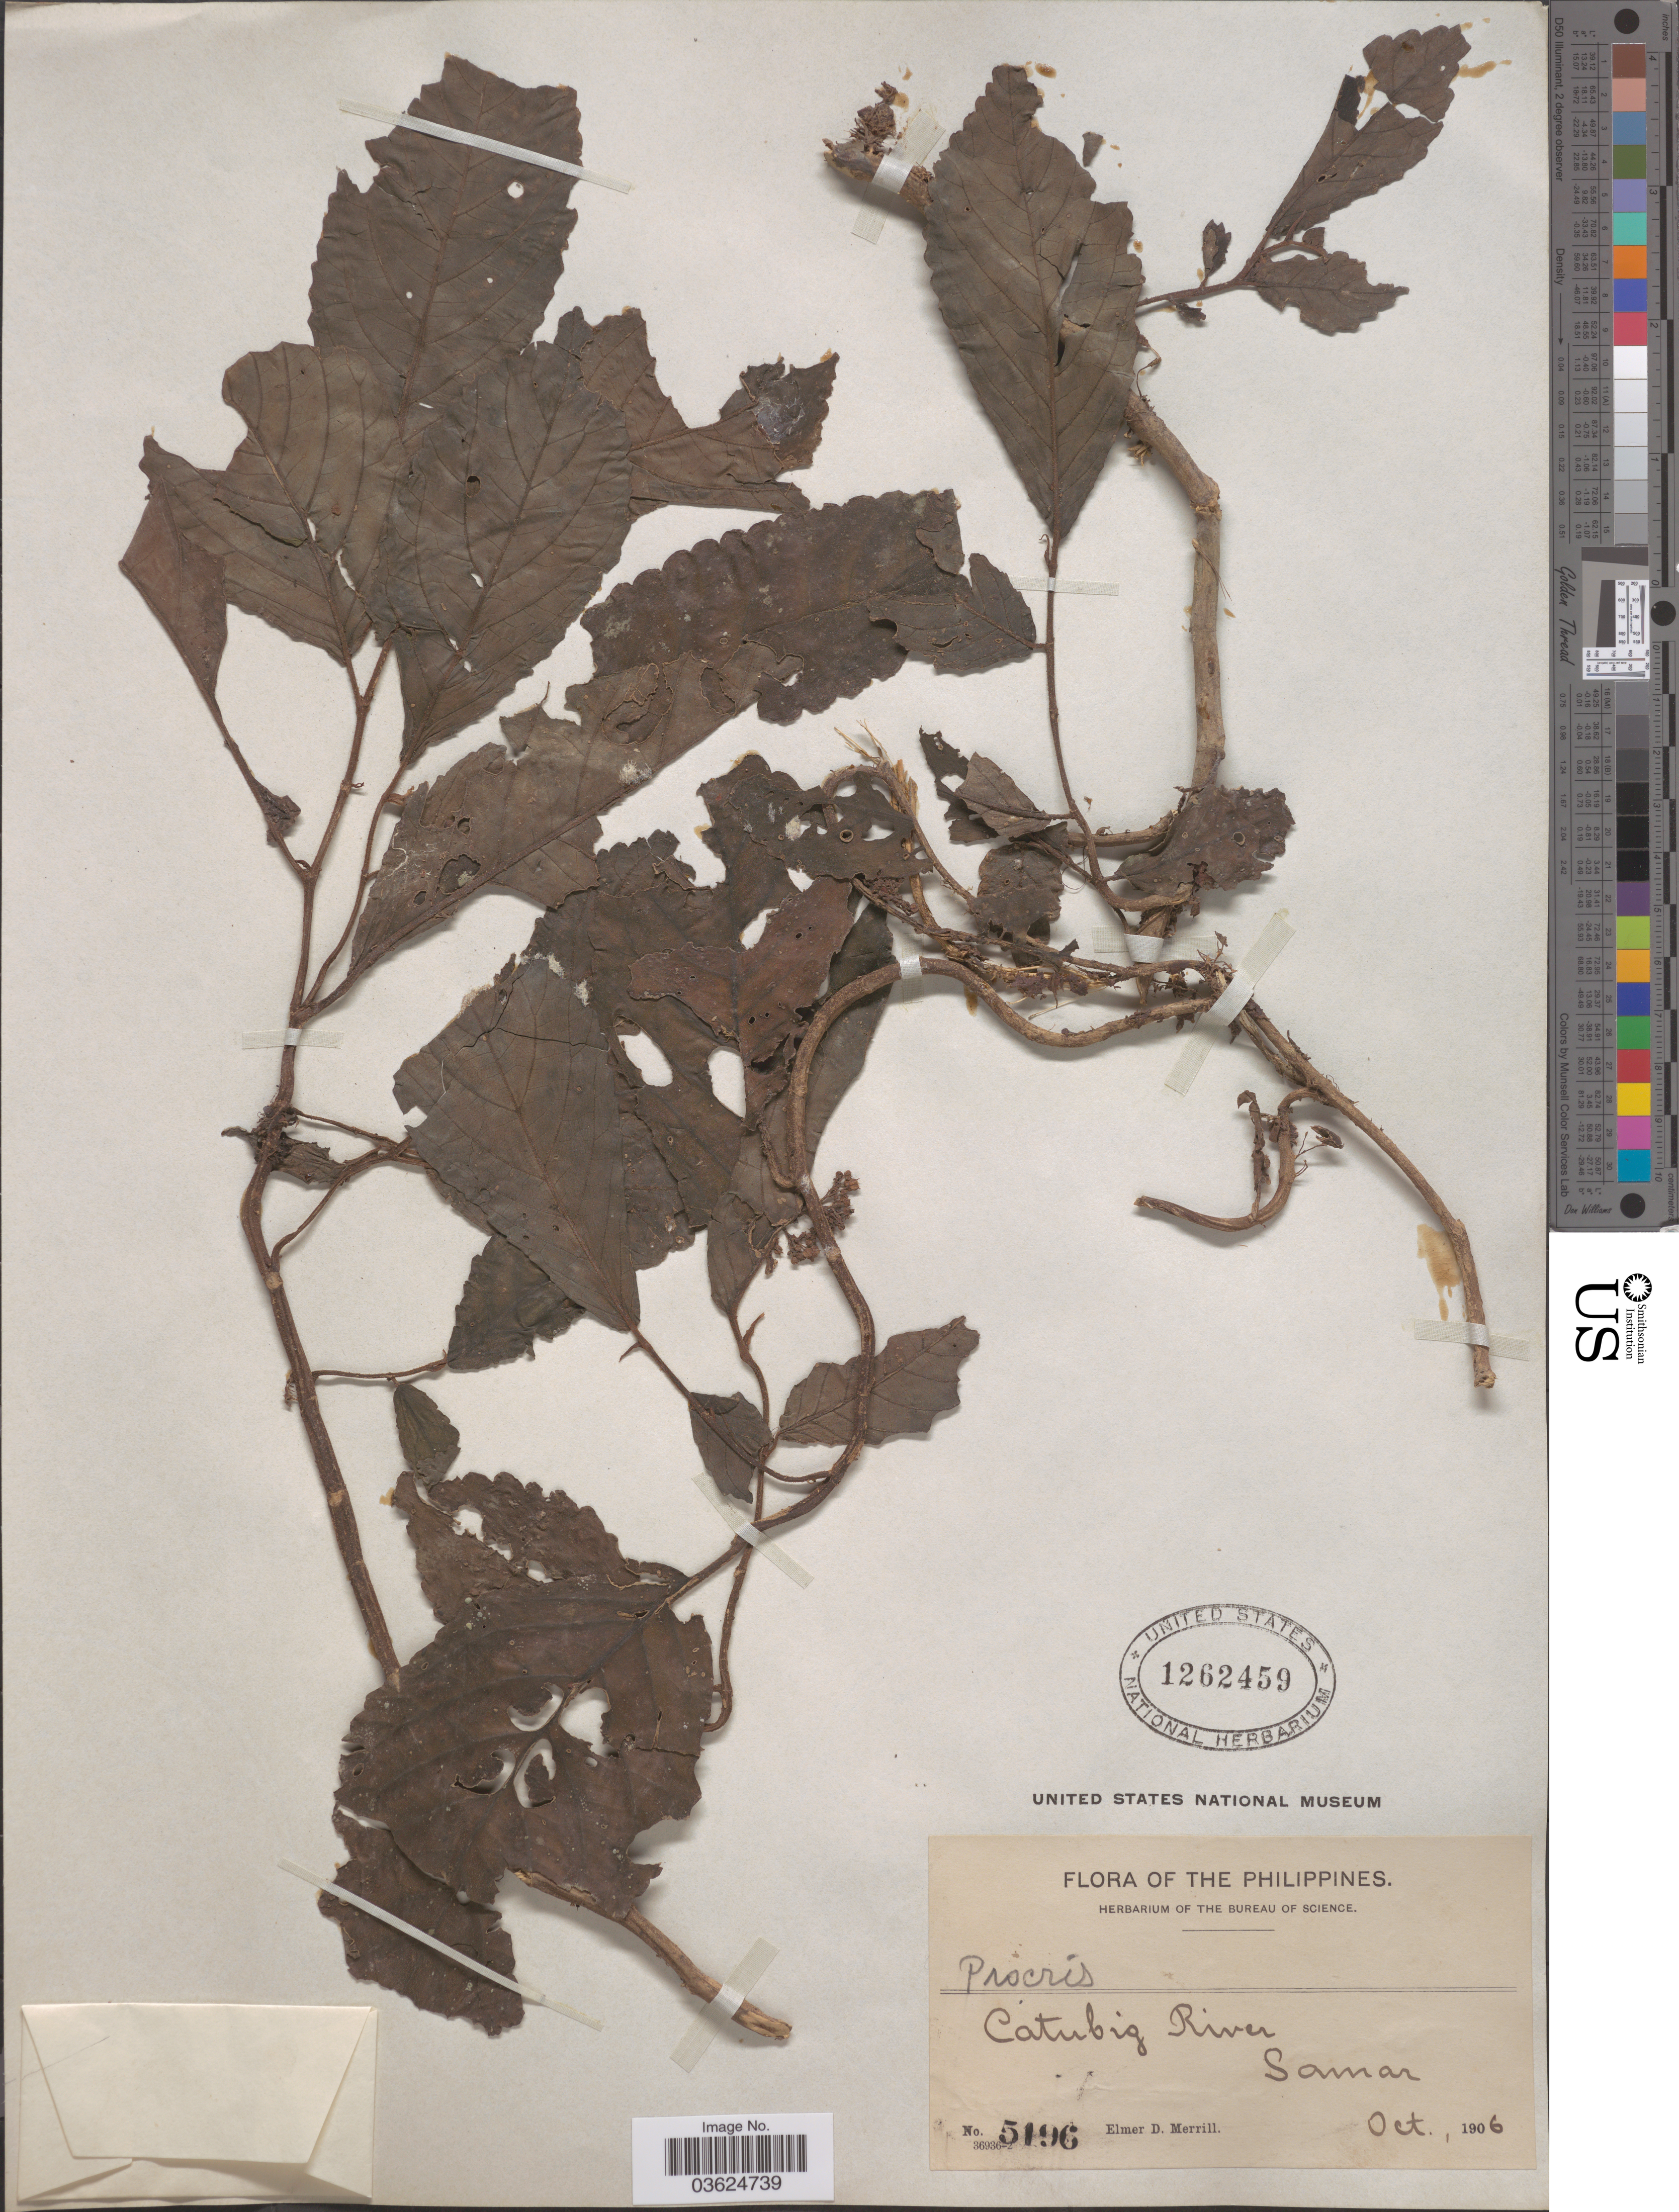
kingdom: Plantae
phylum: Tracheophyta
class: Magnoliopsida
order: Rosales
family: Urticaceae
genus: Procris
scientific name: Procris sp.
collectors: E. D. Merrill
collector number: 5196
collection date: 1906-10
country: Philippines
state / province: Eastern Visayas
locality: Catubig River. Samar.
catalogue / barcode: US 1262459